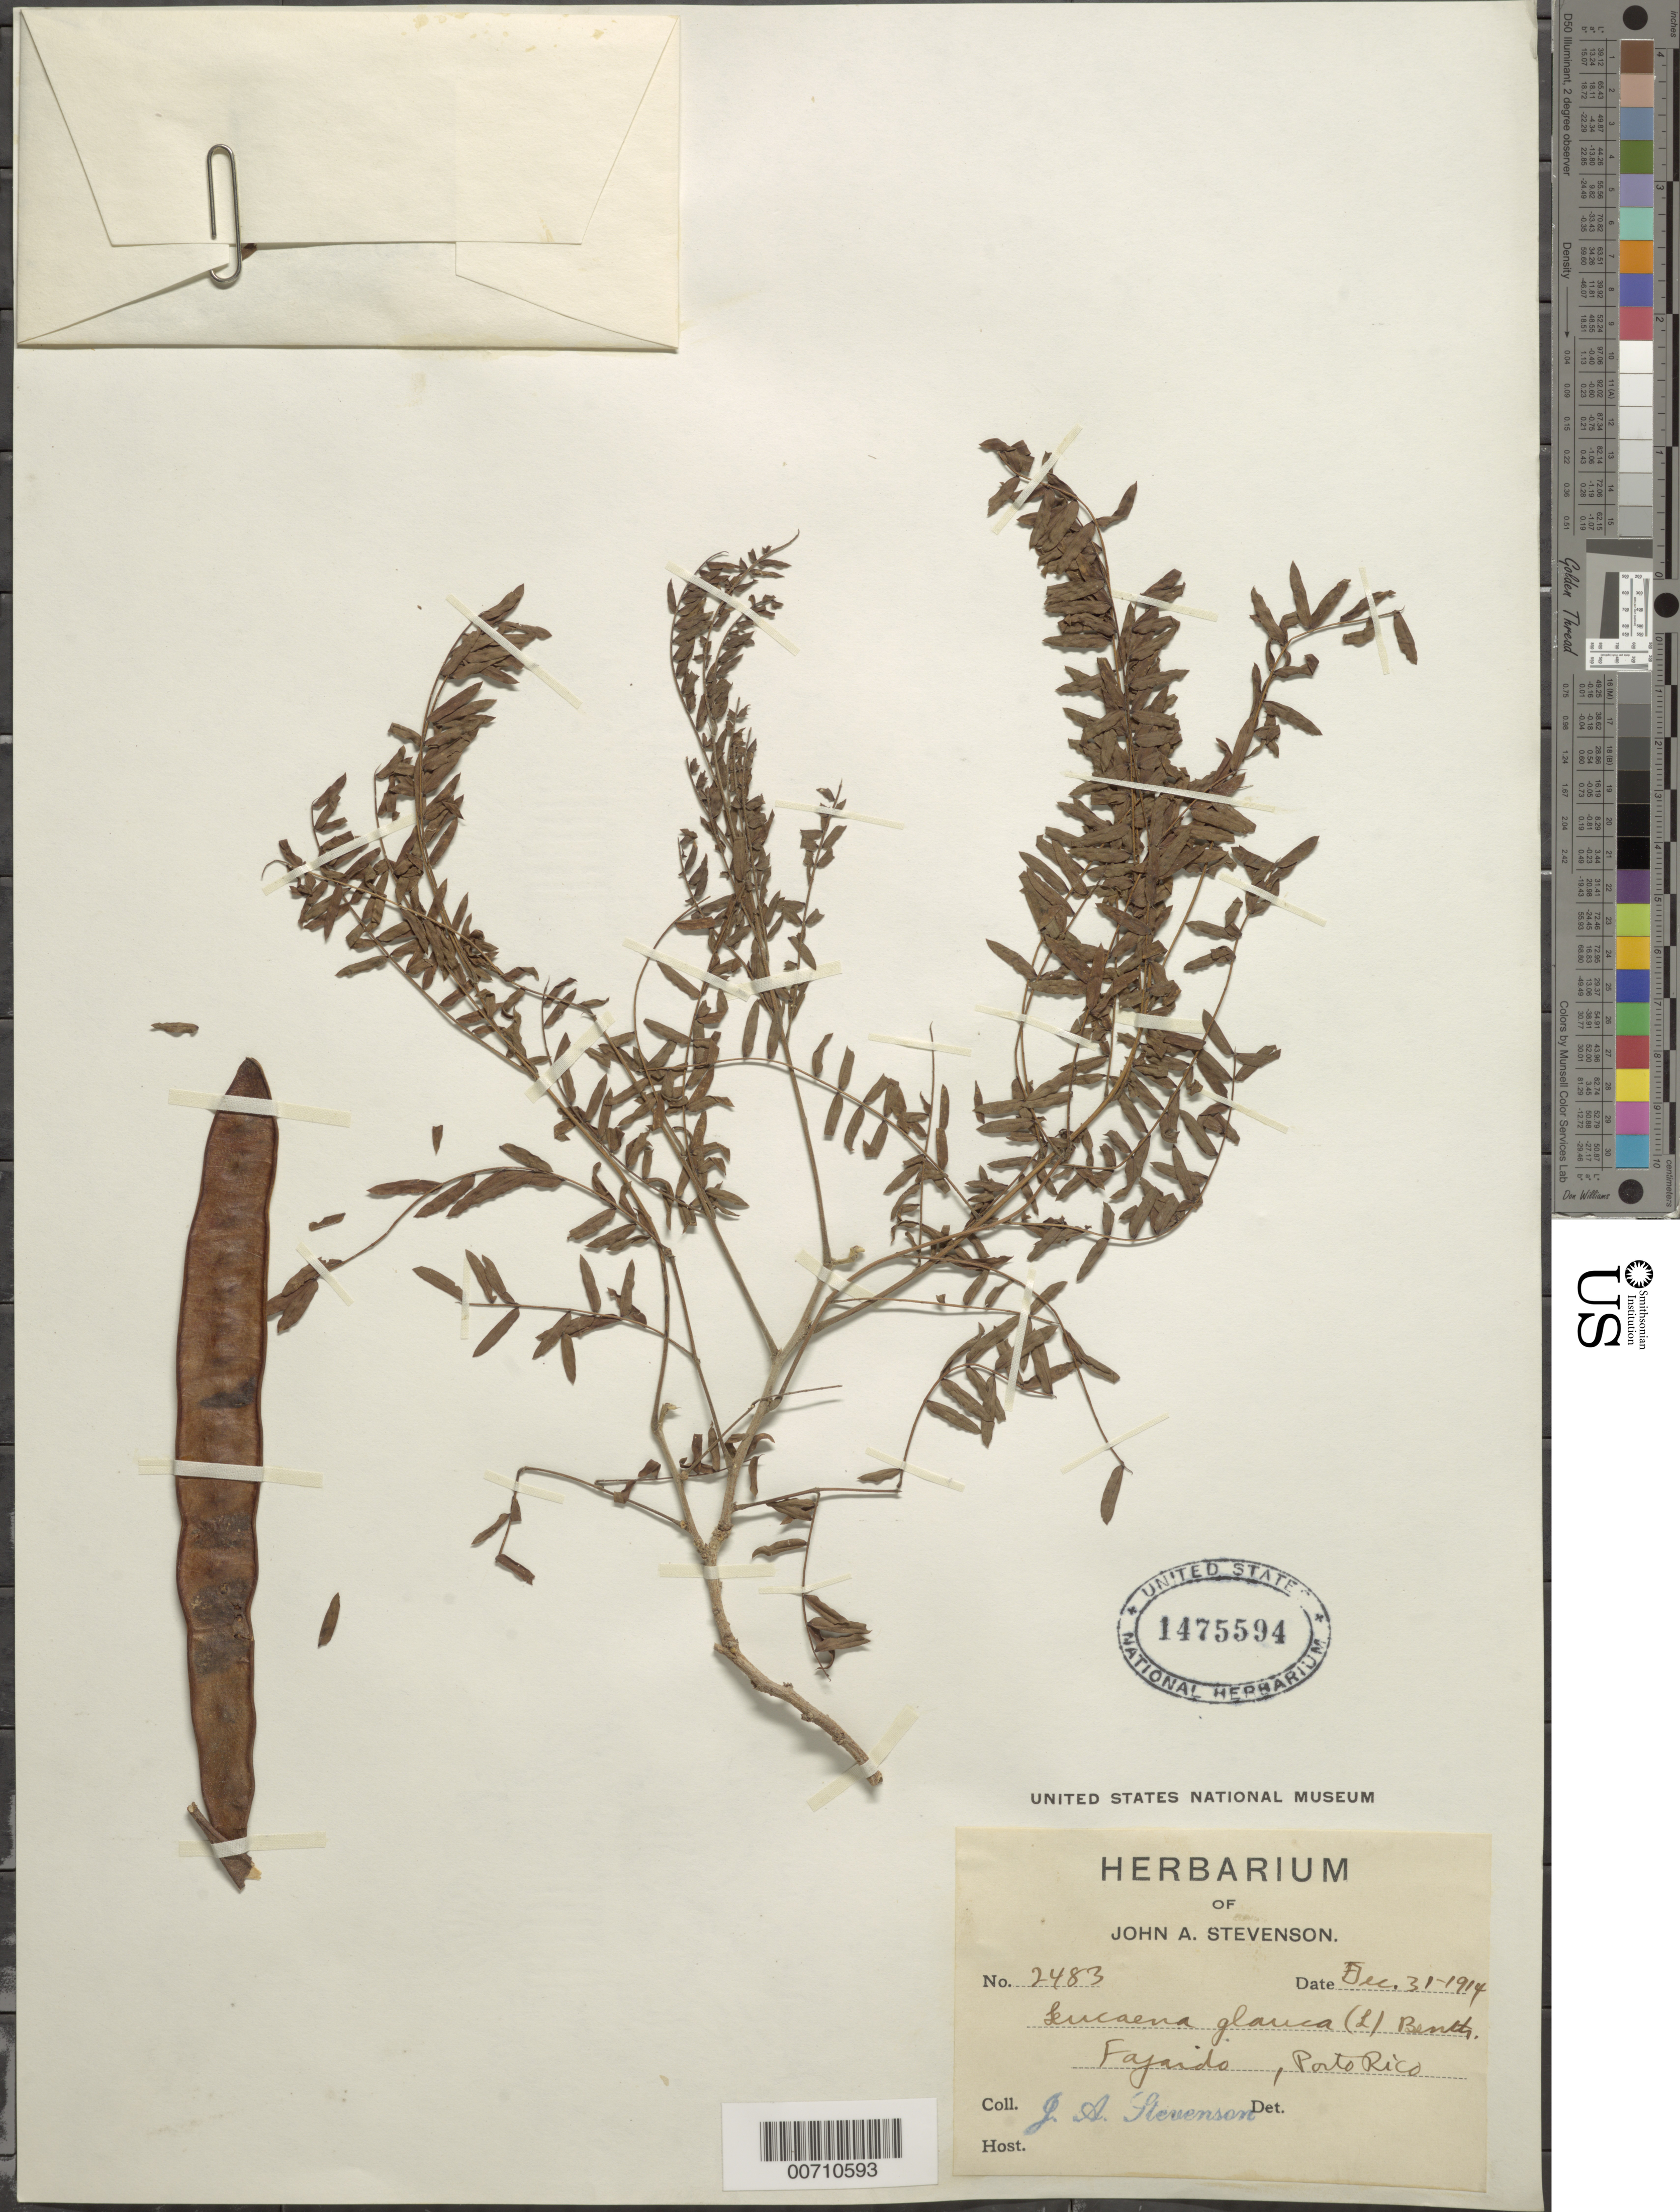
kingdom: Plantae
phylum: Tracheophyta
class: Magnoliopsida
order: Fabales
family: Fabaceae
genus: Leucaena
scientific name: Leucaena leucocephala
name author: (Lam.) de Wit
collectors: J. Stevenson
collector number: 2483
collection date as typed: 31 Dec 1914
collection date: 1914-12-31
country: Puerto Rico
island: Greater Antilles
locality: Fajardo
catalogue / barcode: US 1475594